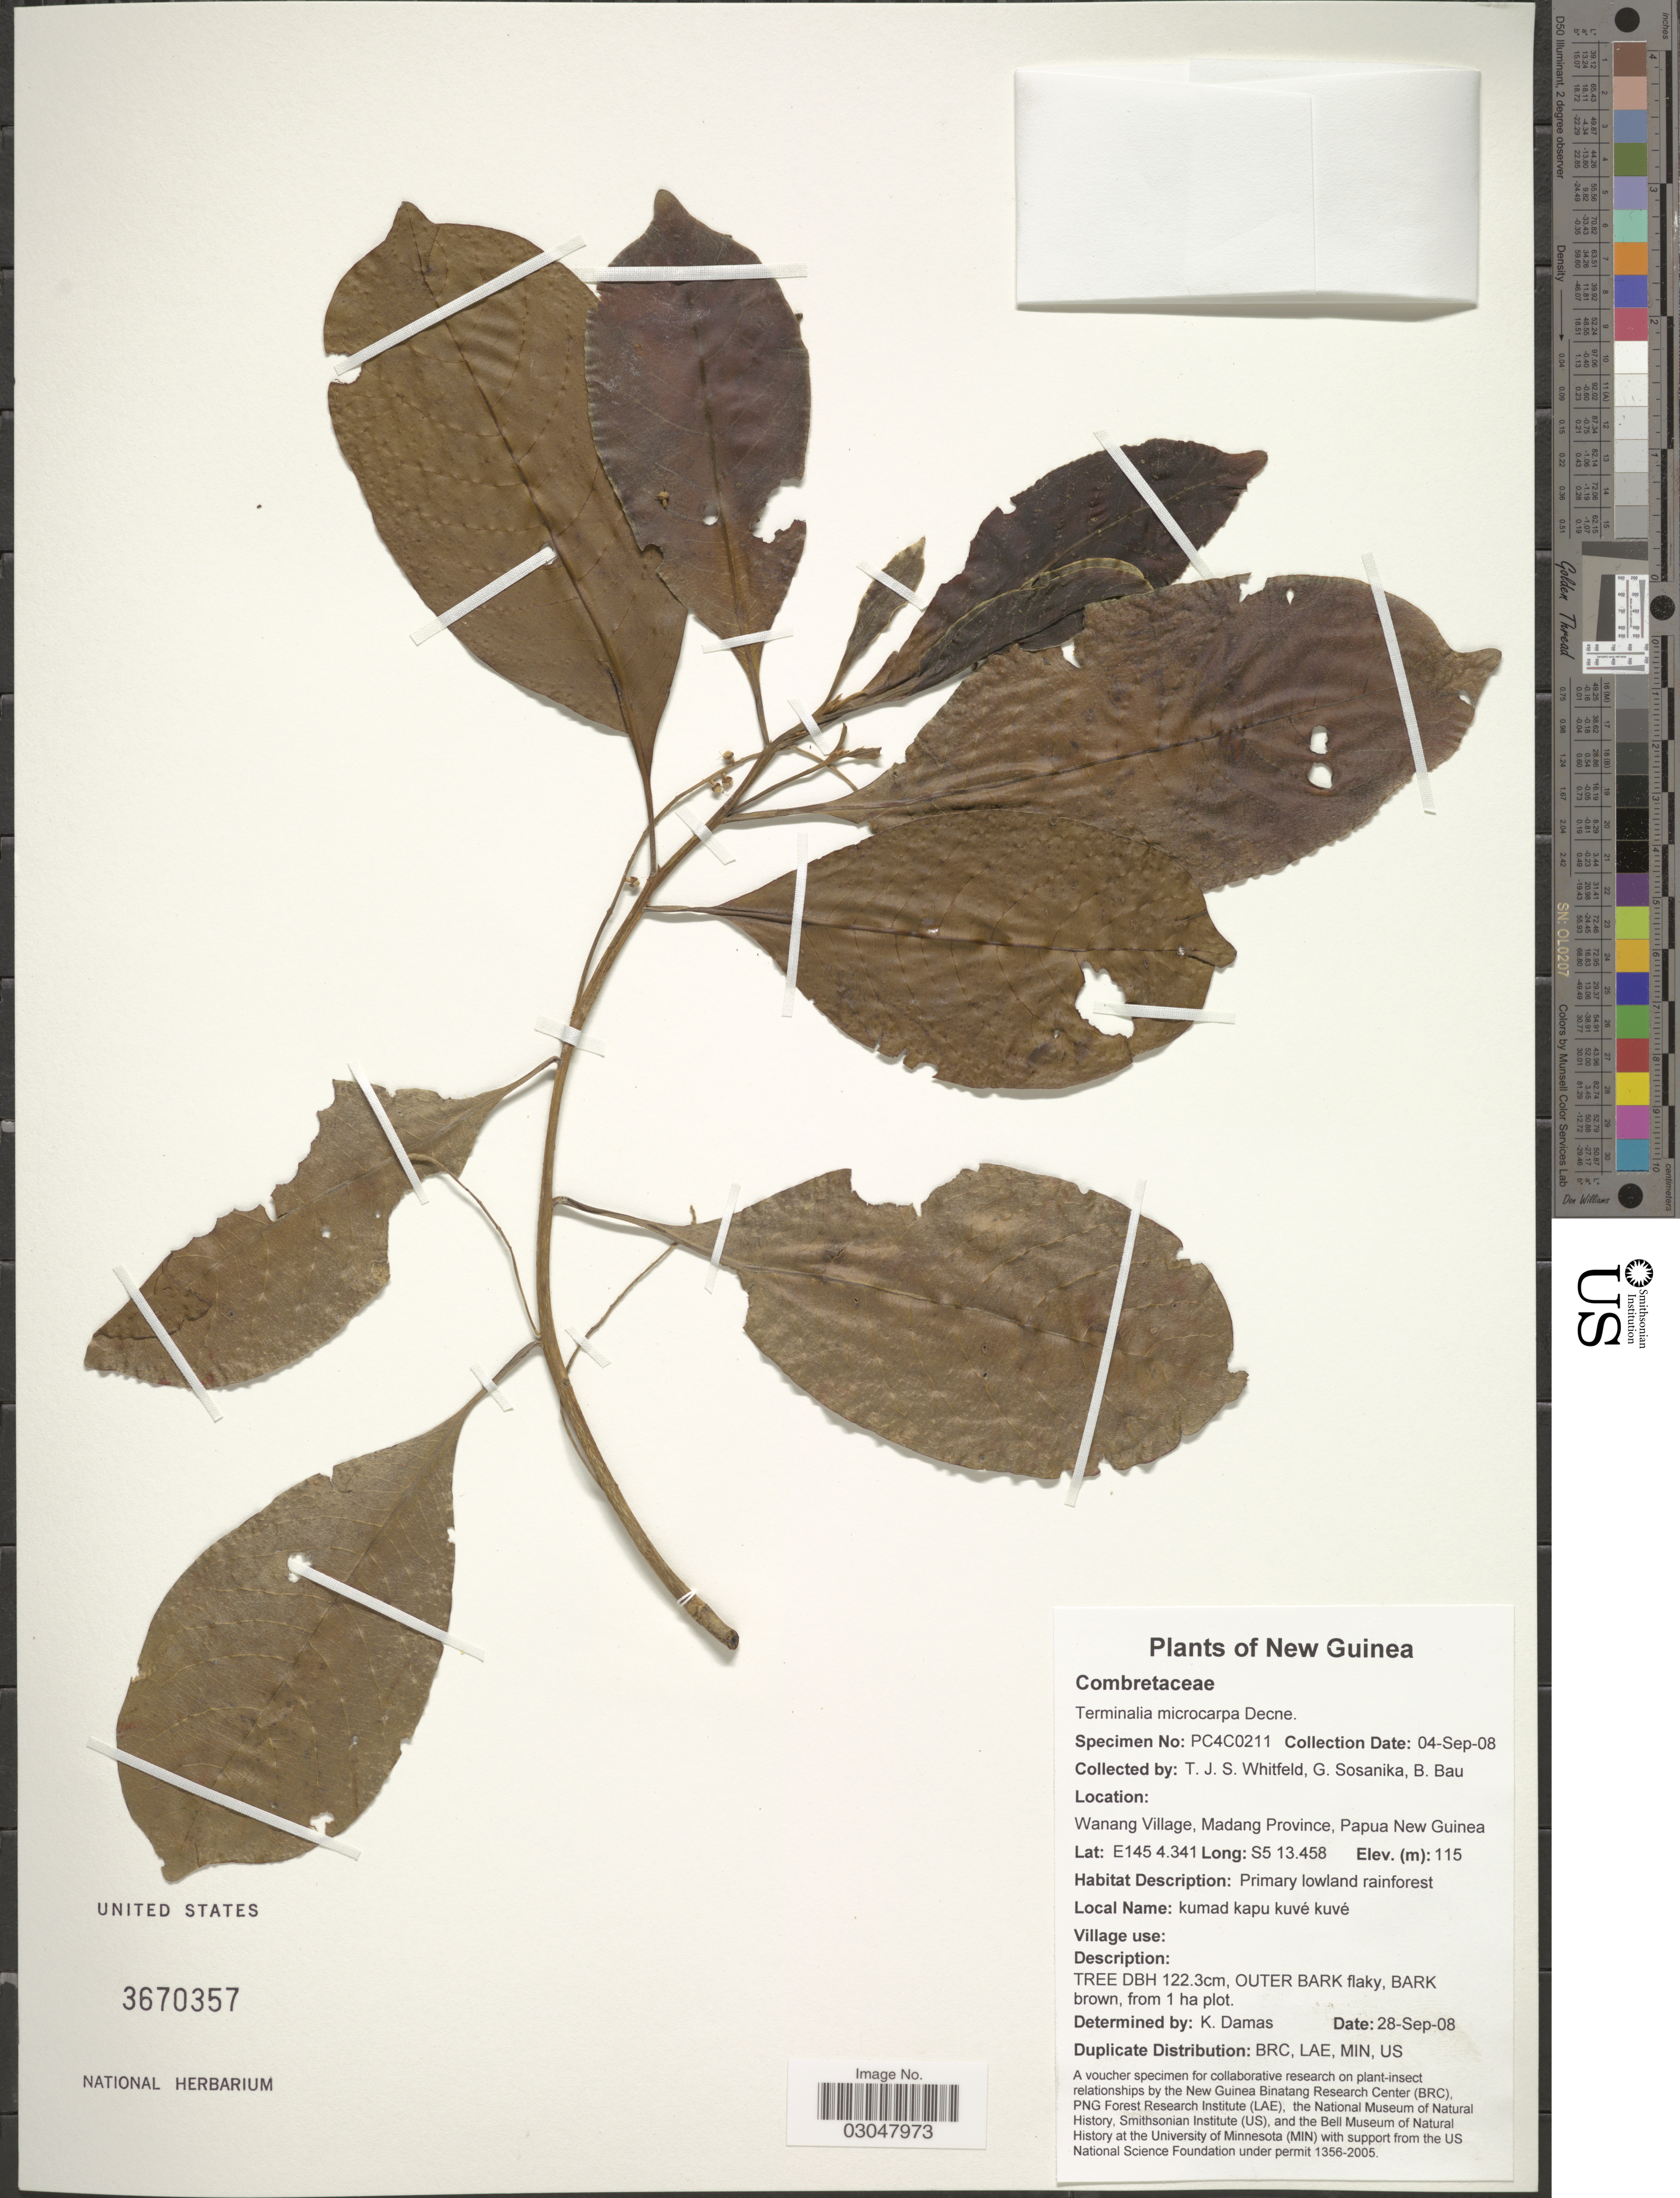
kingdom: Plantae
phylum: Tracheophyta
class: Magnoliopsida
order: Myrtales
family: Combretaceae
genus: Terminalia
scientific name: Terminalia microcarpa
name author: Decne.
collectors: T. Whitfeld, G. Sosanika & B. Bau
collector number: PC4C0211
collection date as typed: Transcribed d/m/y: 4/9/8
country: Papua New Guinea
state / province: Madang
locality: New Guinea. Wanang Village, Madang Province.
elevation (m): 115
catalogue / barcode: US 3670357